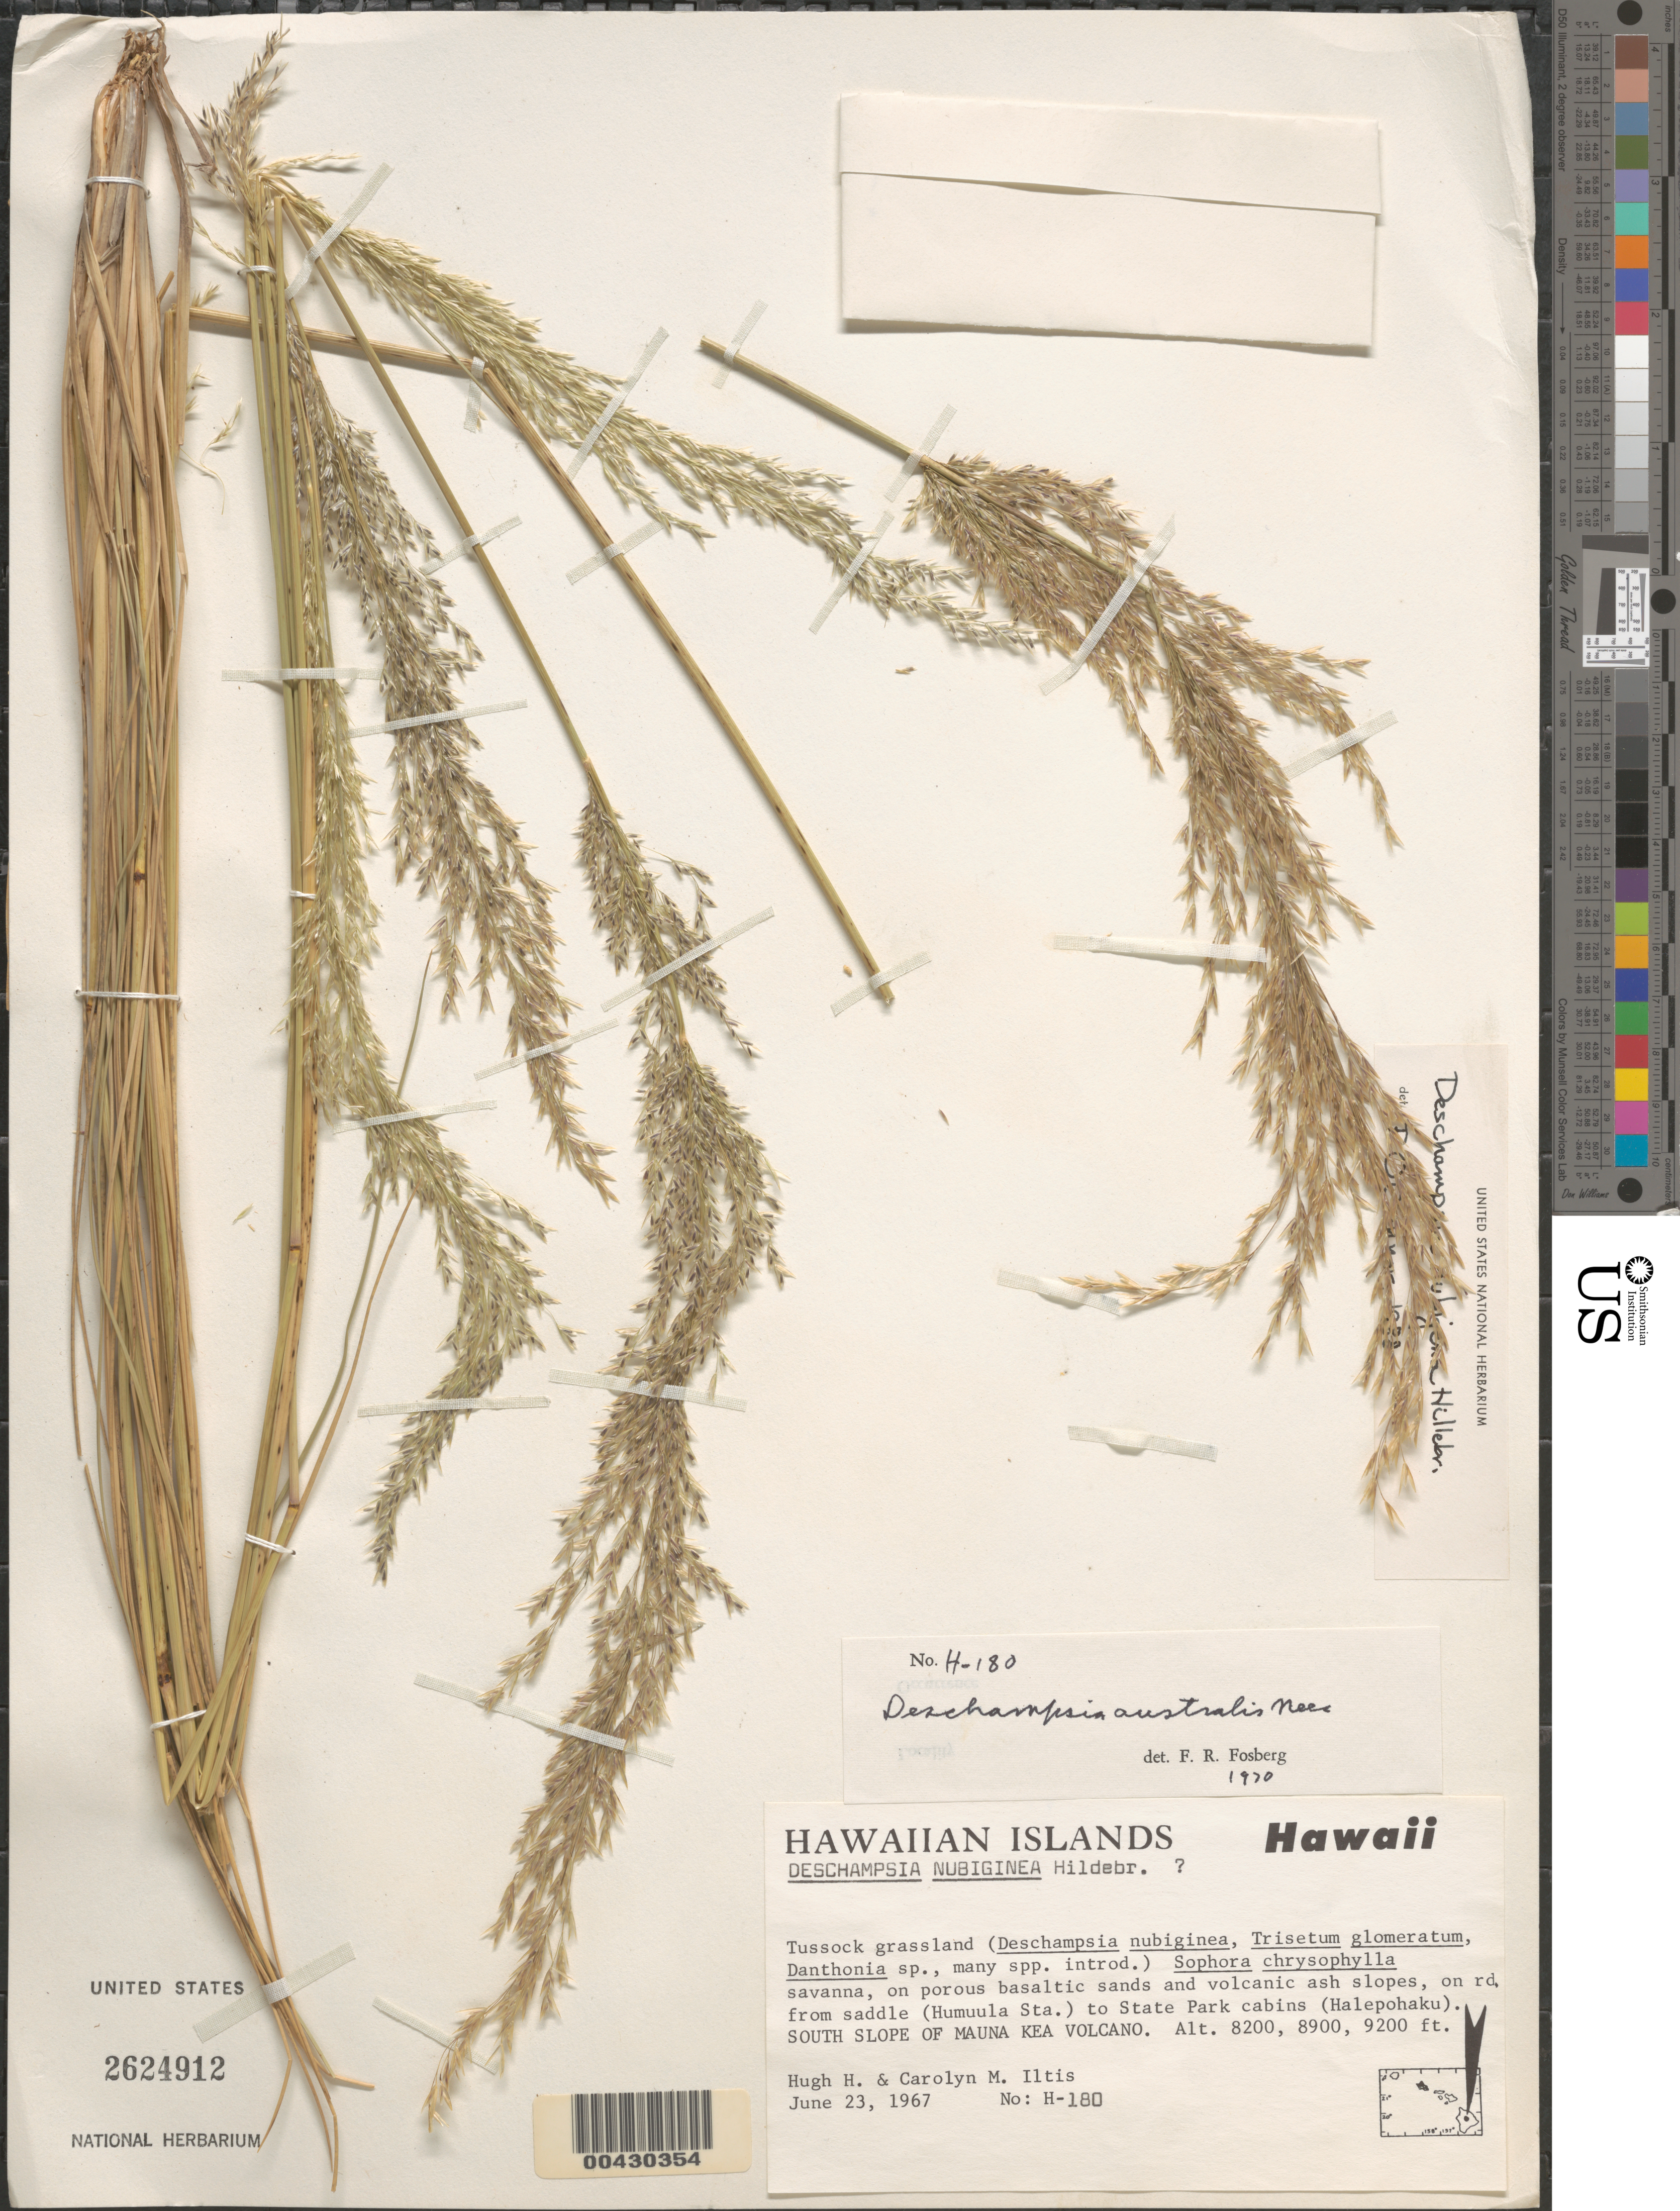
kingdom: Plantae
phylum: Tracheophyta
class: Liliopsida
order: Poales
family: Poaceae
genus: Deschampsia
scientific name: Deschampsia nubigena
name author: Hillebr.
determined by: O'Connor, P.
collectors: H. H. Iltis & C. M Iltis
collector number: H-180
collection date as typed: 23 Jun 1967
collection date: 1967-06-23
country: United States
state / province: Hawaii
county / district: Hawaii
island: Hawaii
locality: On rd. from saddle (Humuula Sta.) to State Park cabins (Halepohaku). South slope of Mauna Kea Volcano.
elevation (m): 2499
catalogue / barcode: US 2624912